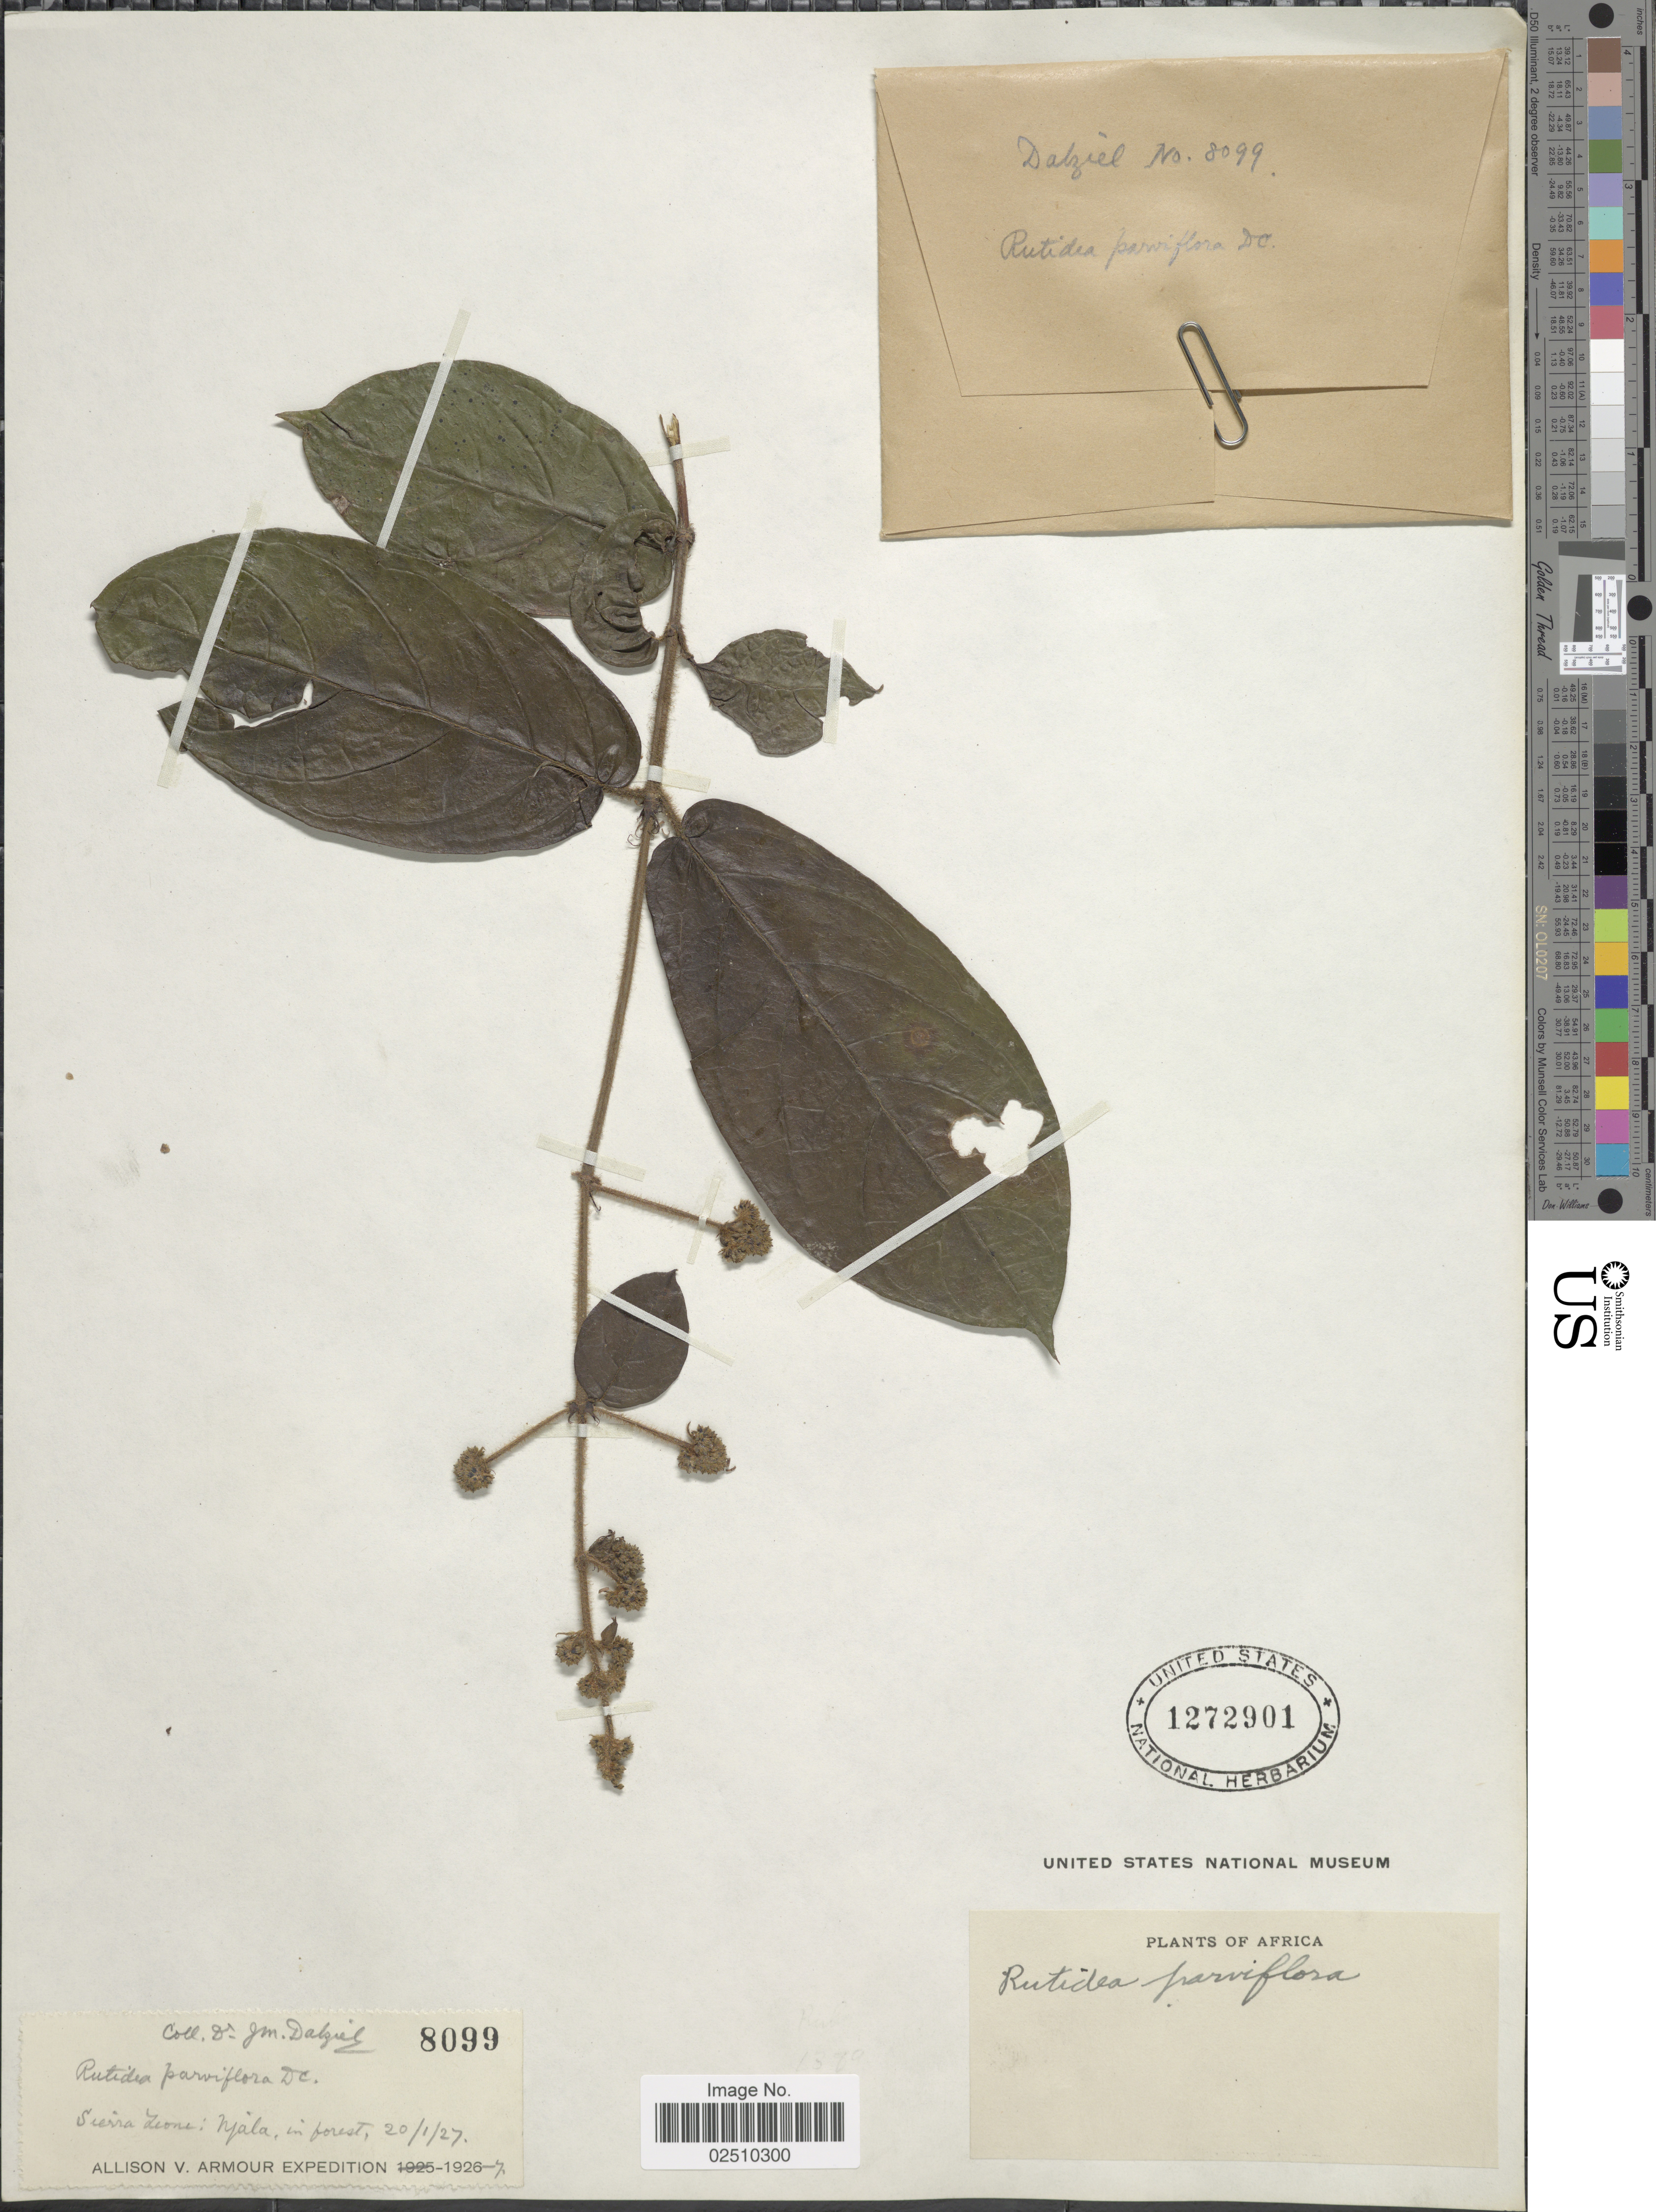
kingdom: Plantae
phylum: Tracheophyta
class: Magnoliopsida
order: Gentianales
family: Rubiaceae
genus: Rutidea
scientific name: Rutidea parviflora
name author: DC.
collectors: J. Dalziel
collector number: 8099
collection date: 1927-01-20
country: Sierra Leone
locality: Njala, in forest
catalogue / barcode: US 1272901